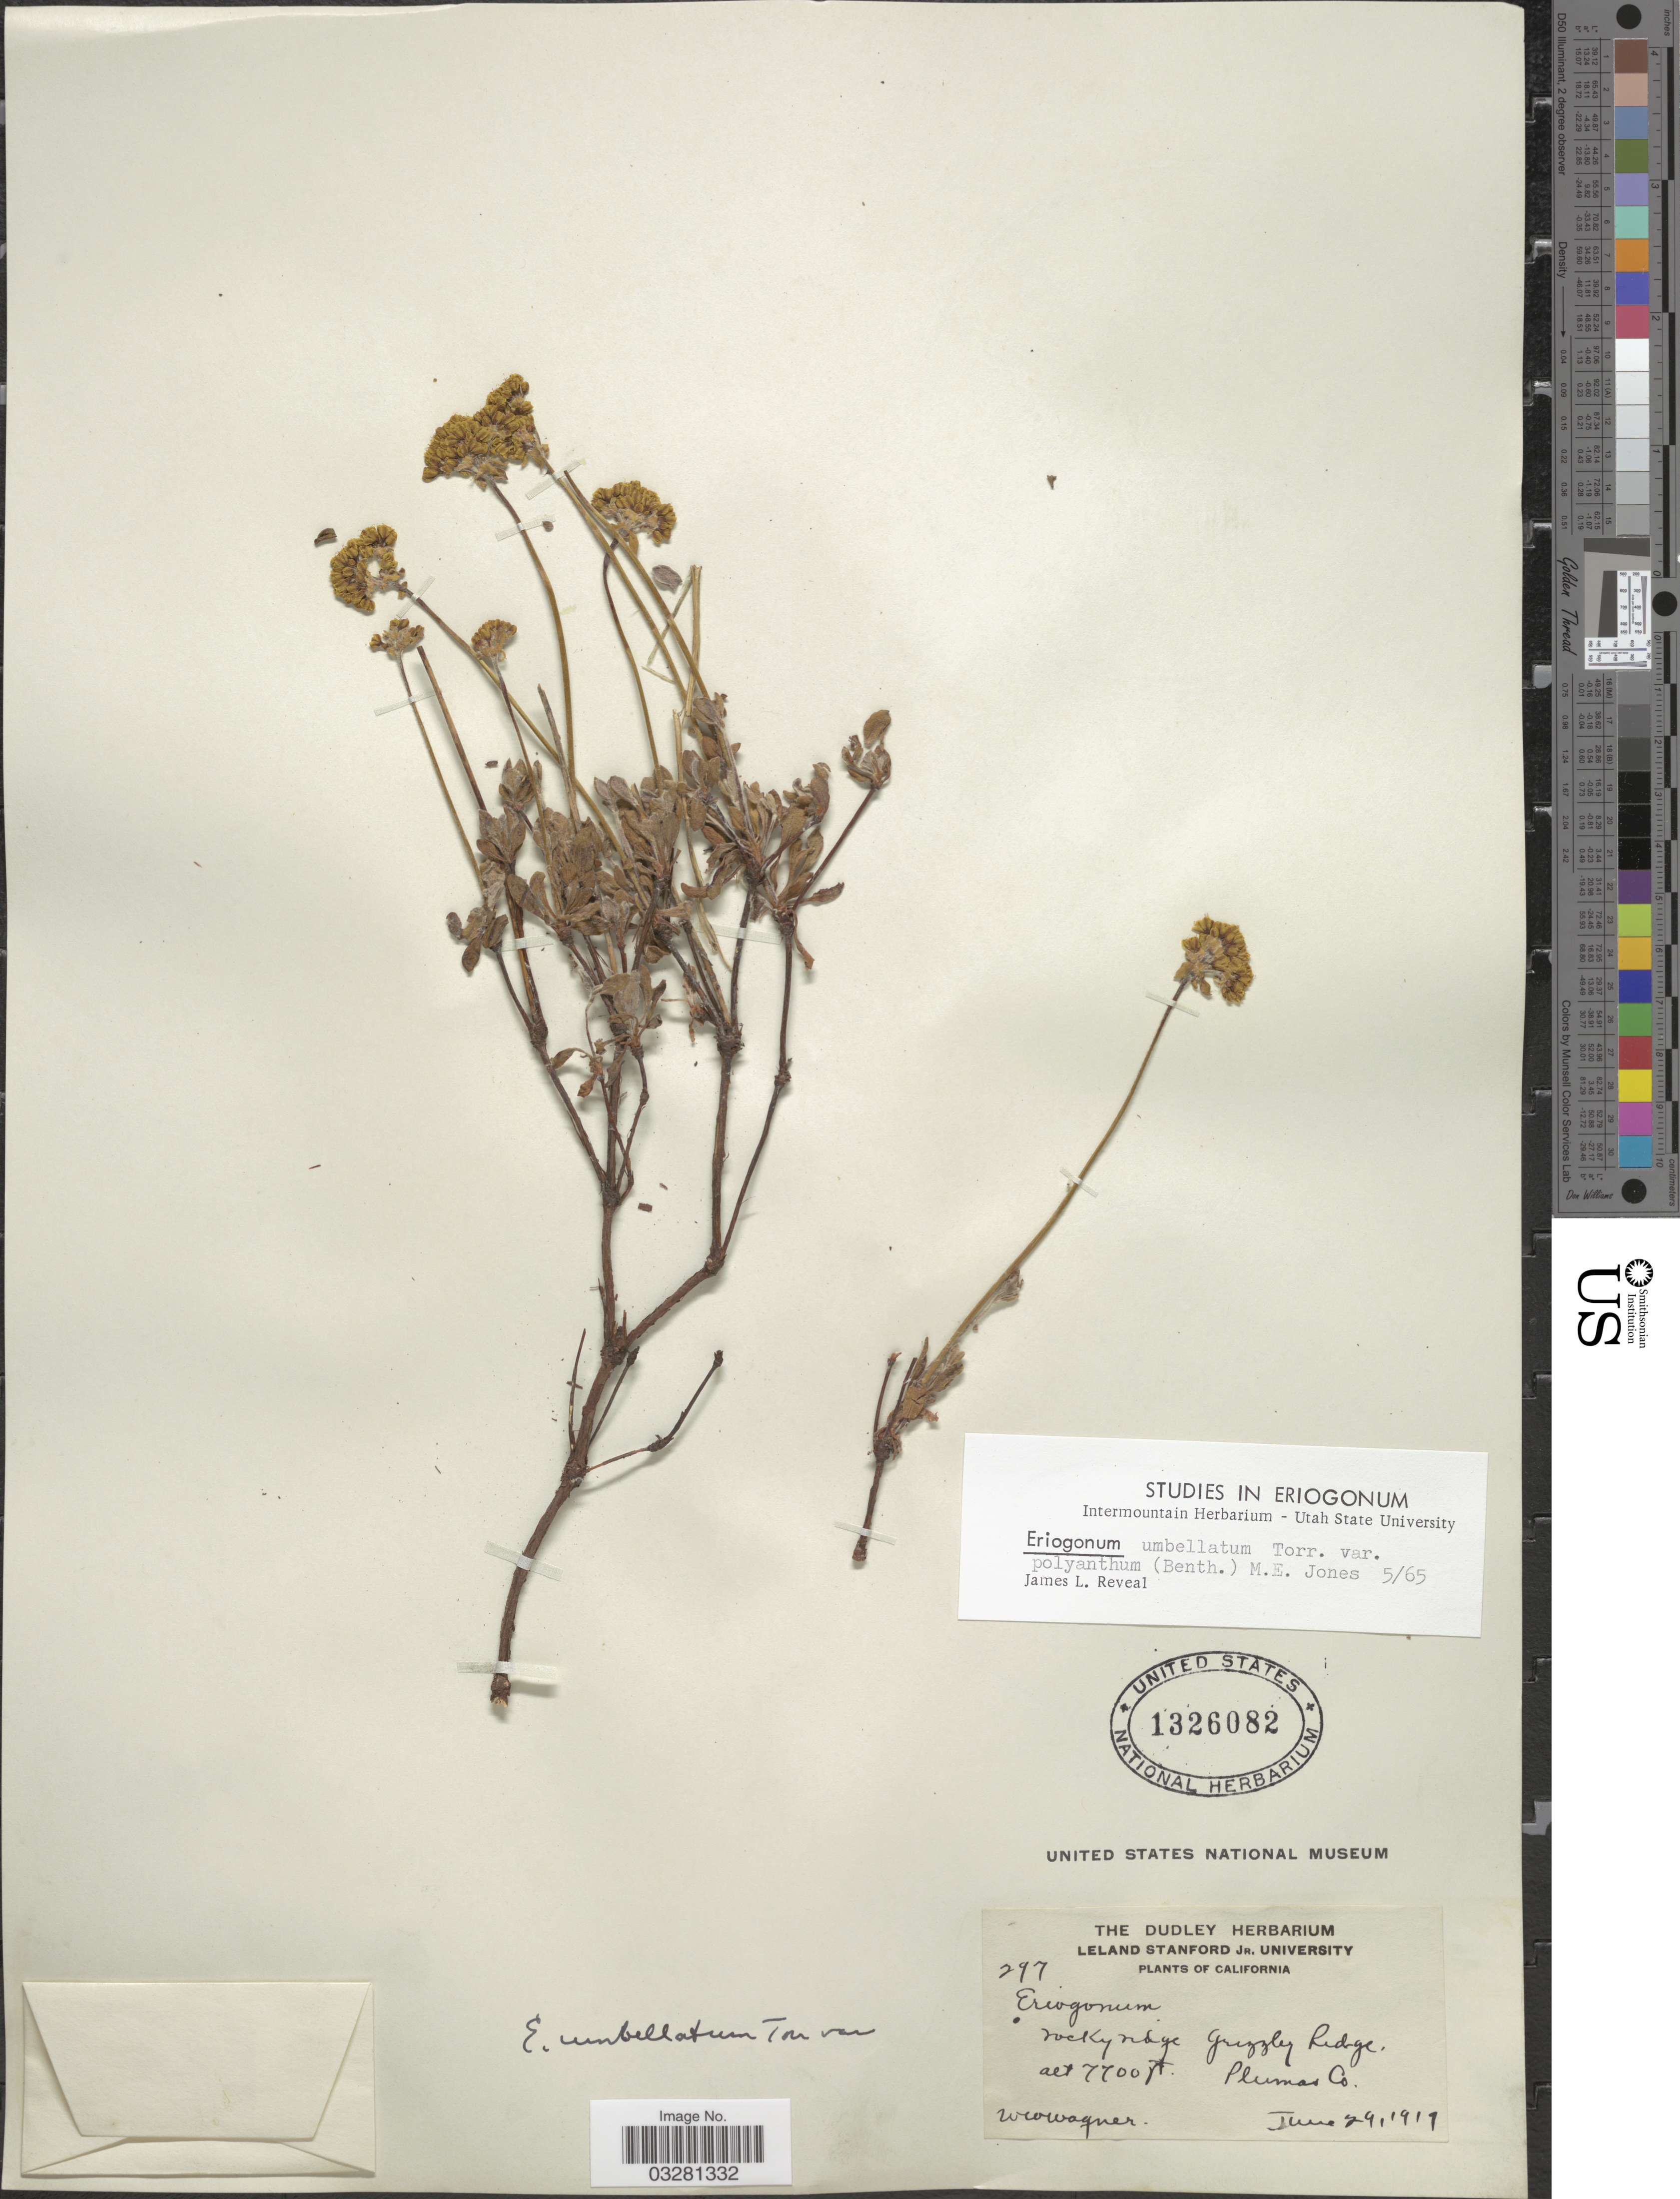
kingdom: Plantae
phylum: Tracheophyta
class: Magnoliopsida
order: Caryophyllales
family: Polygonaceae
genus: Eriogonum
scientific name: Eriogonum umbellatum var. umbellatum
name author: Torr.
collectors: W. Wagner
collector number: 297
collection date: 1919-06-29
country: United States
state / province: California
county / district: Plumas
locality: Grizzley Ridge. Plumas Co.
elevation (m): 2347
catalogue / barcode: US 1326082